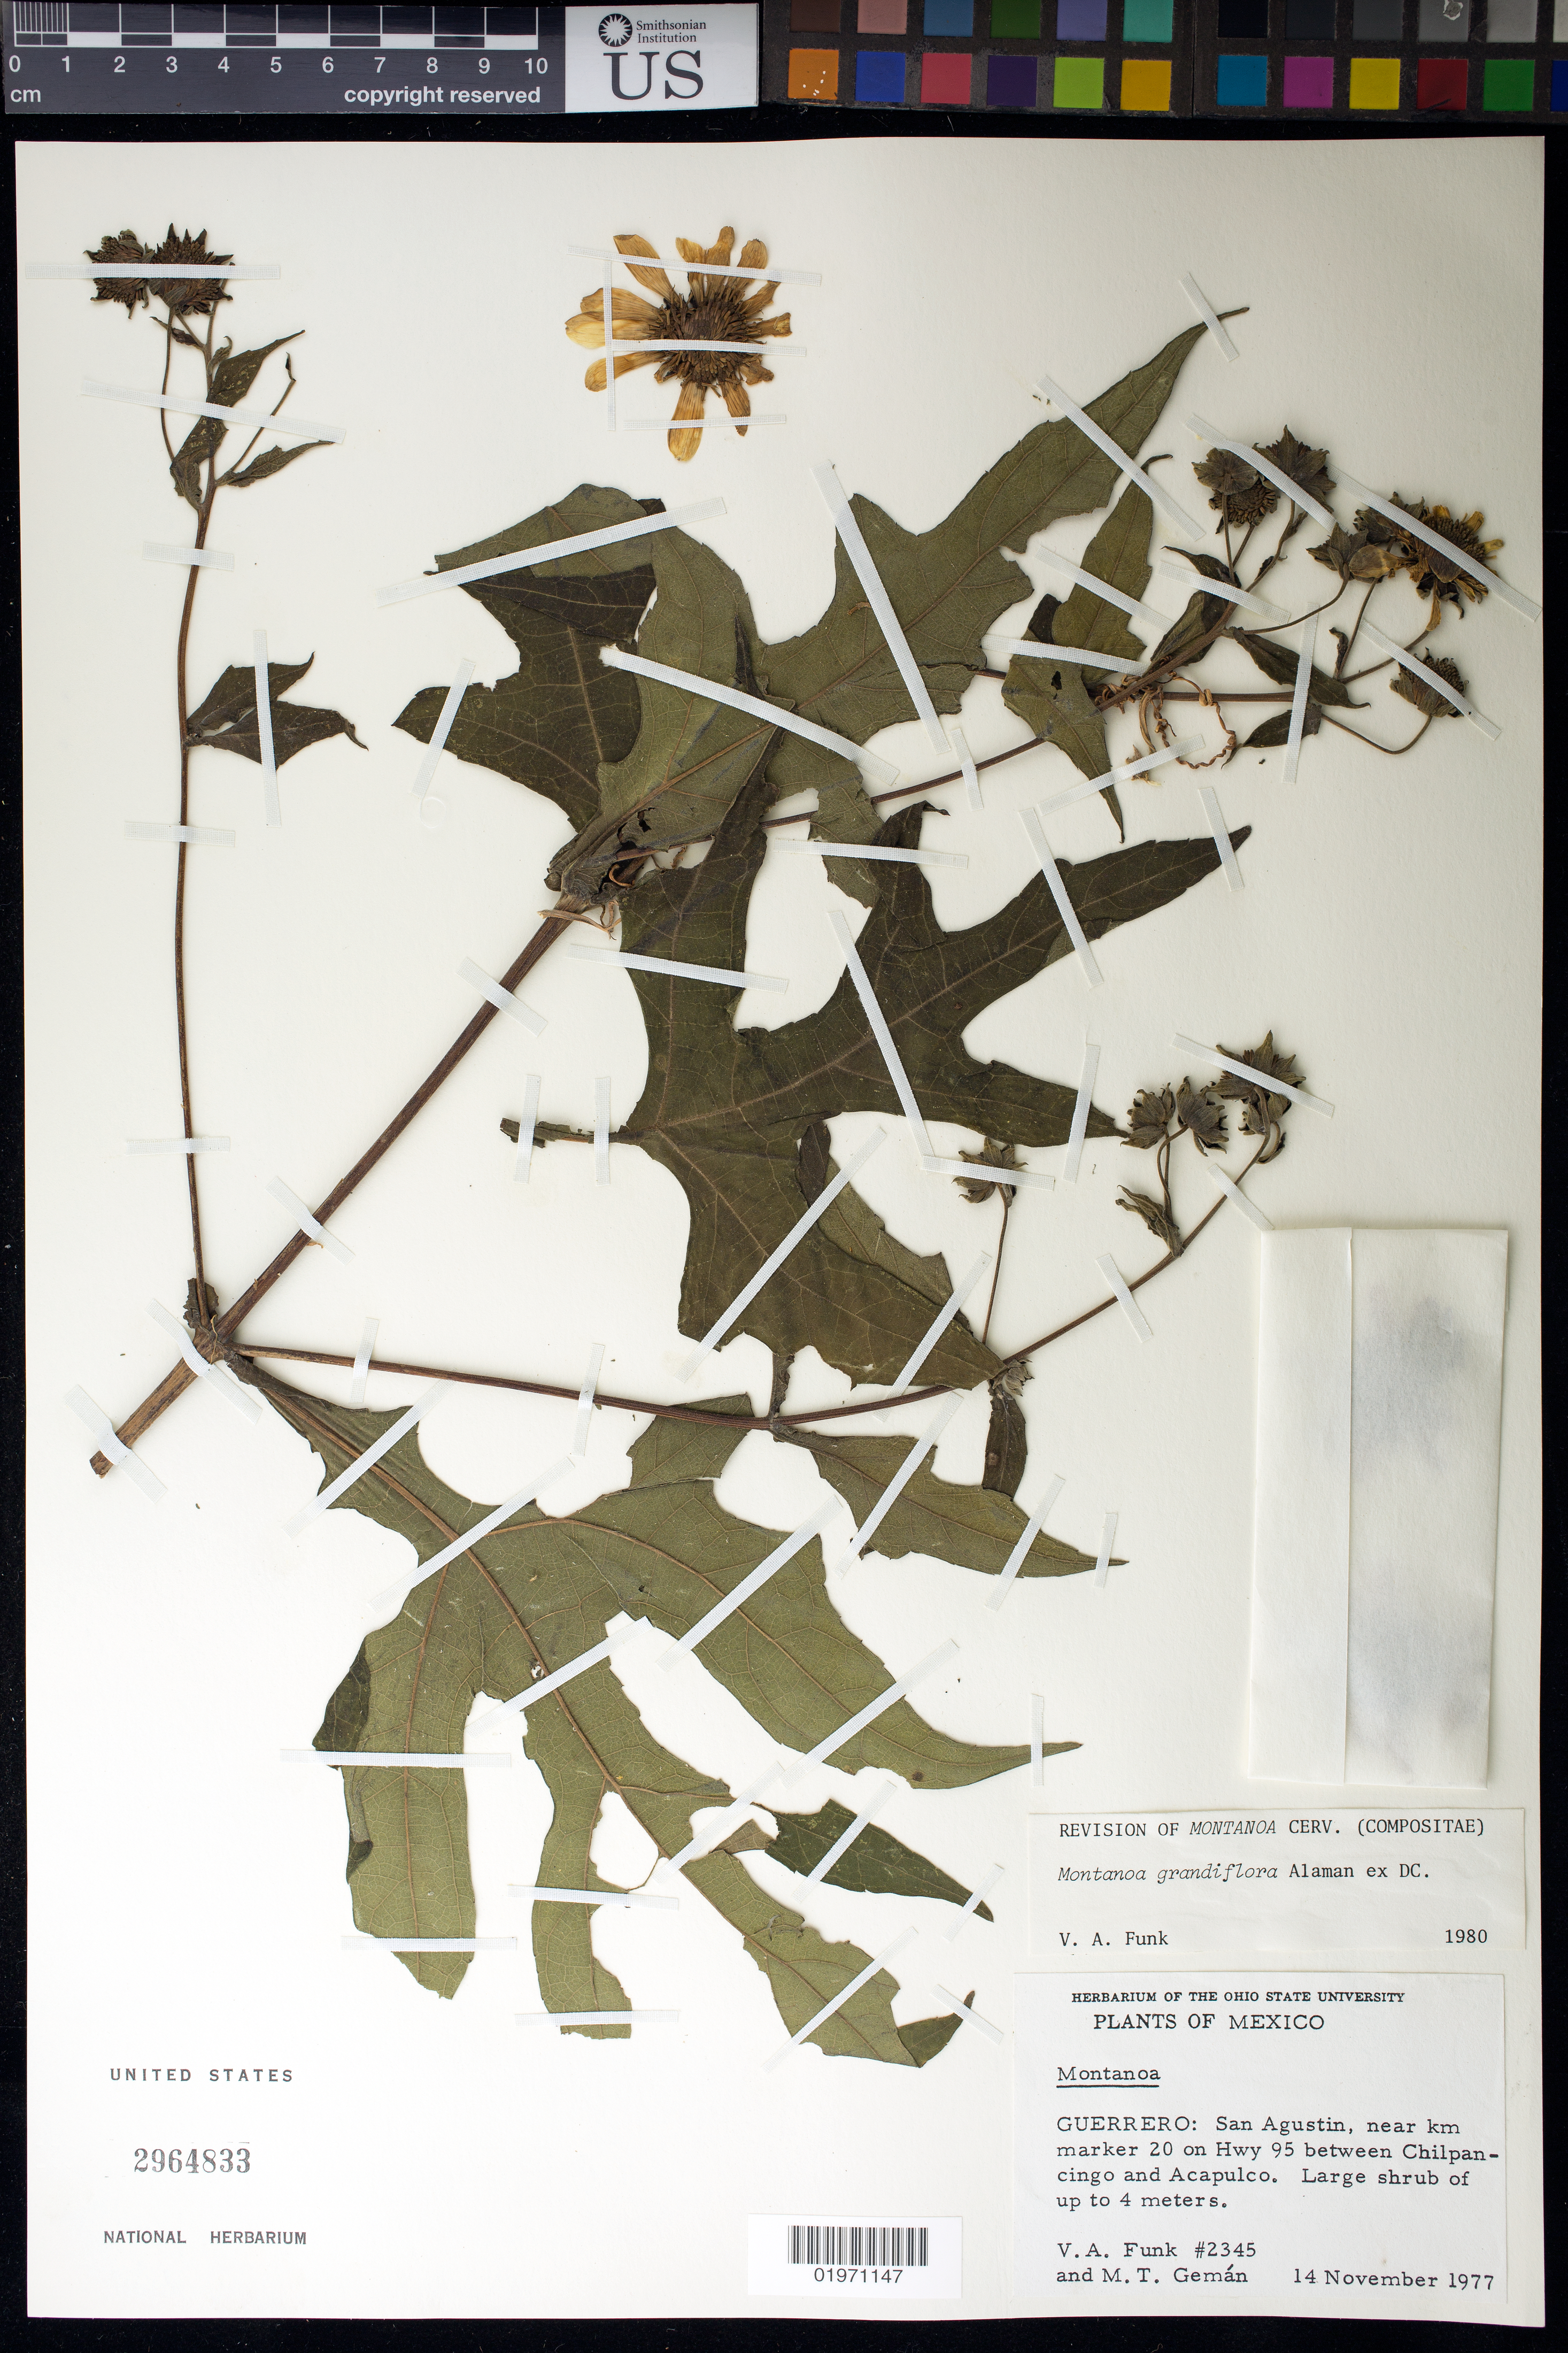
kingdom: Plantae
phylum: Tracheophyta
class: Magnoliopsida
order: Asterales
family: Asteraceae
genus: Montanoa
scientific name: Montanoa grandiflora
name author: Alaman ex DC.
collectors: V. Funk & M. Gemán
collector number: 2345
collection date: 1977-11-14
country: Mexico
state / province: Guerrero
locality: San Agustin, near km marker 20 on Hwy 95 between Chilpancingo and Acapulco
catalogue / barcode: US 2964833